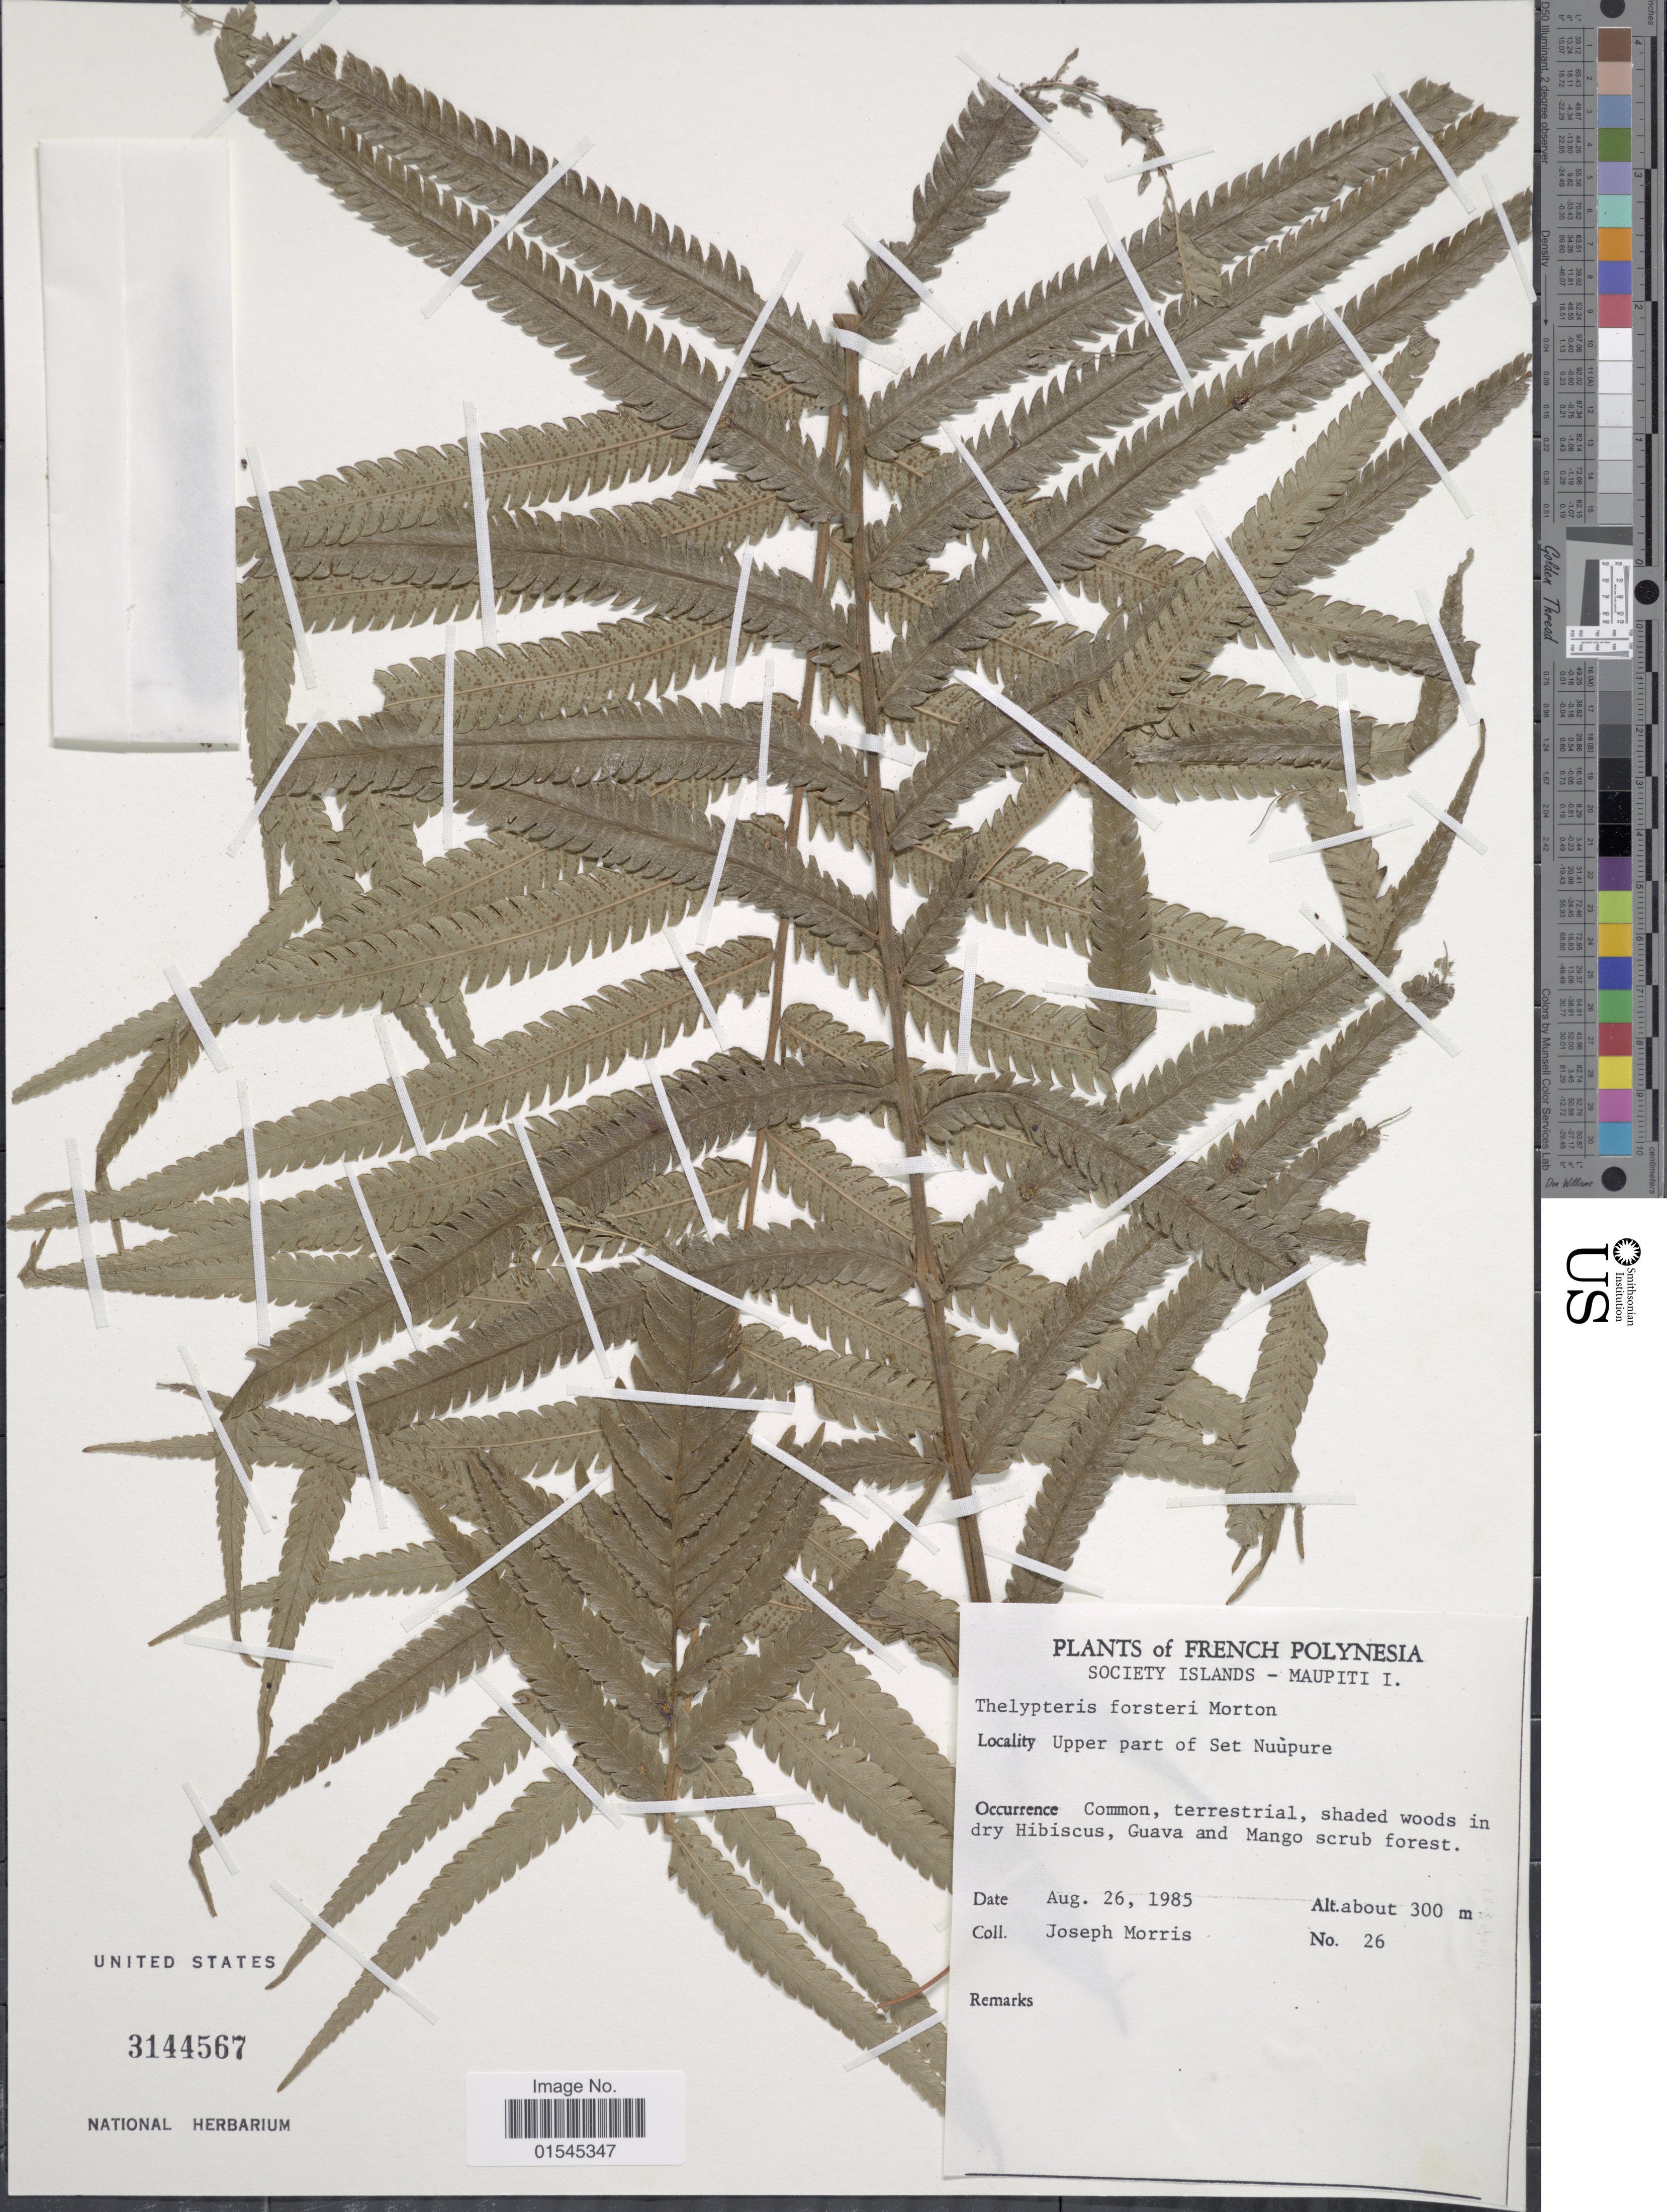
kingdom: Plantae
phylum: Tracheophyta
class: Polypodiopsida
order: Polypodiales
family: Thelypteridaceae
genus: Sphaerostephanos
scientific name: Sphaerostephanos invisus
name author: (G. Forst.) Holttum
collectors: J. Morris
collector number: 26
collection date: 1985-08-26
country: French Polynesia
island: Maupiti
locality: Society Islands. Maupiti I. Upper part of Set Nuupure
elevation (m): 300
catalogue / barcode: US 3144567